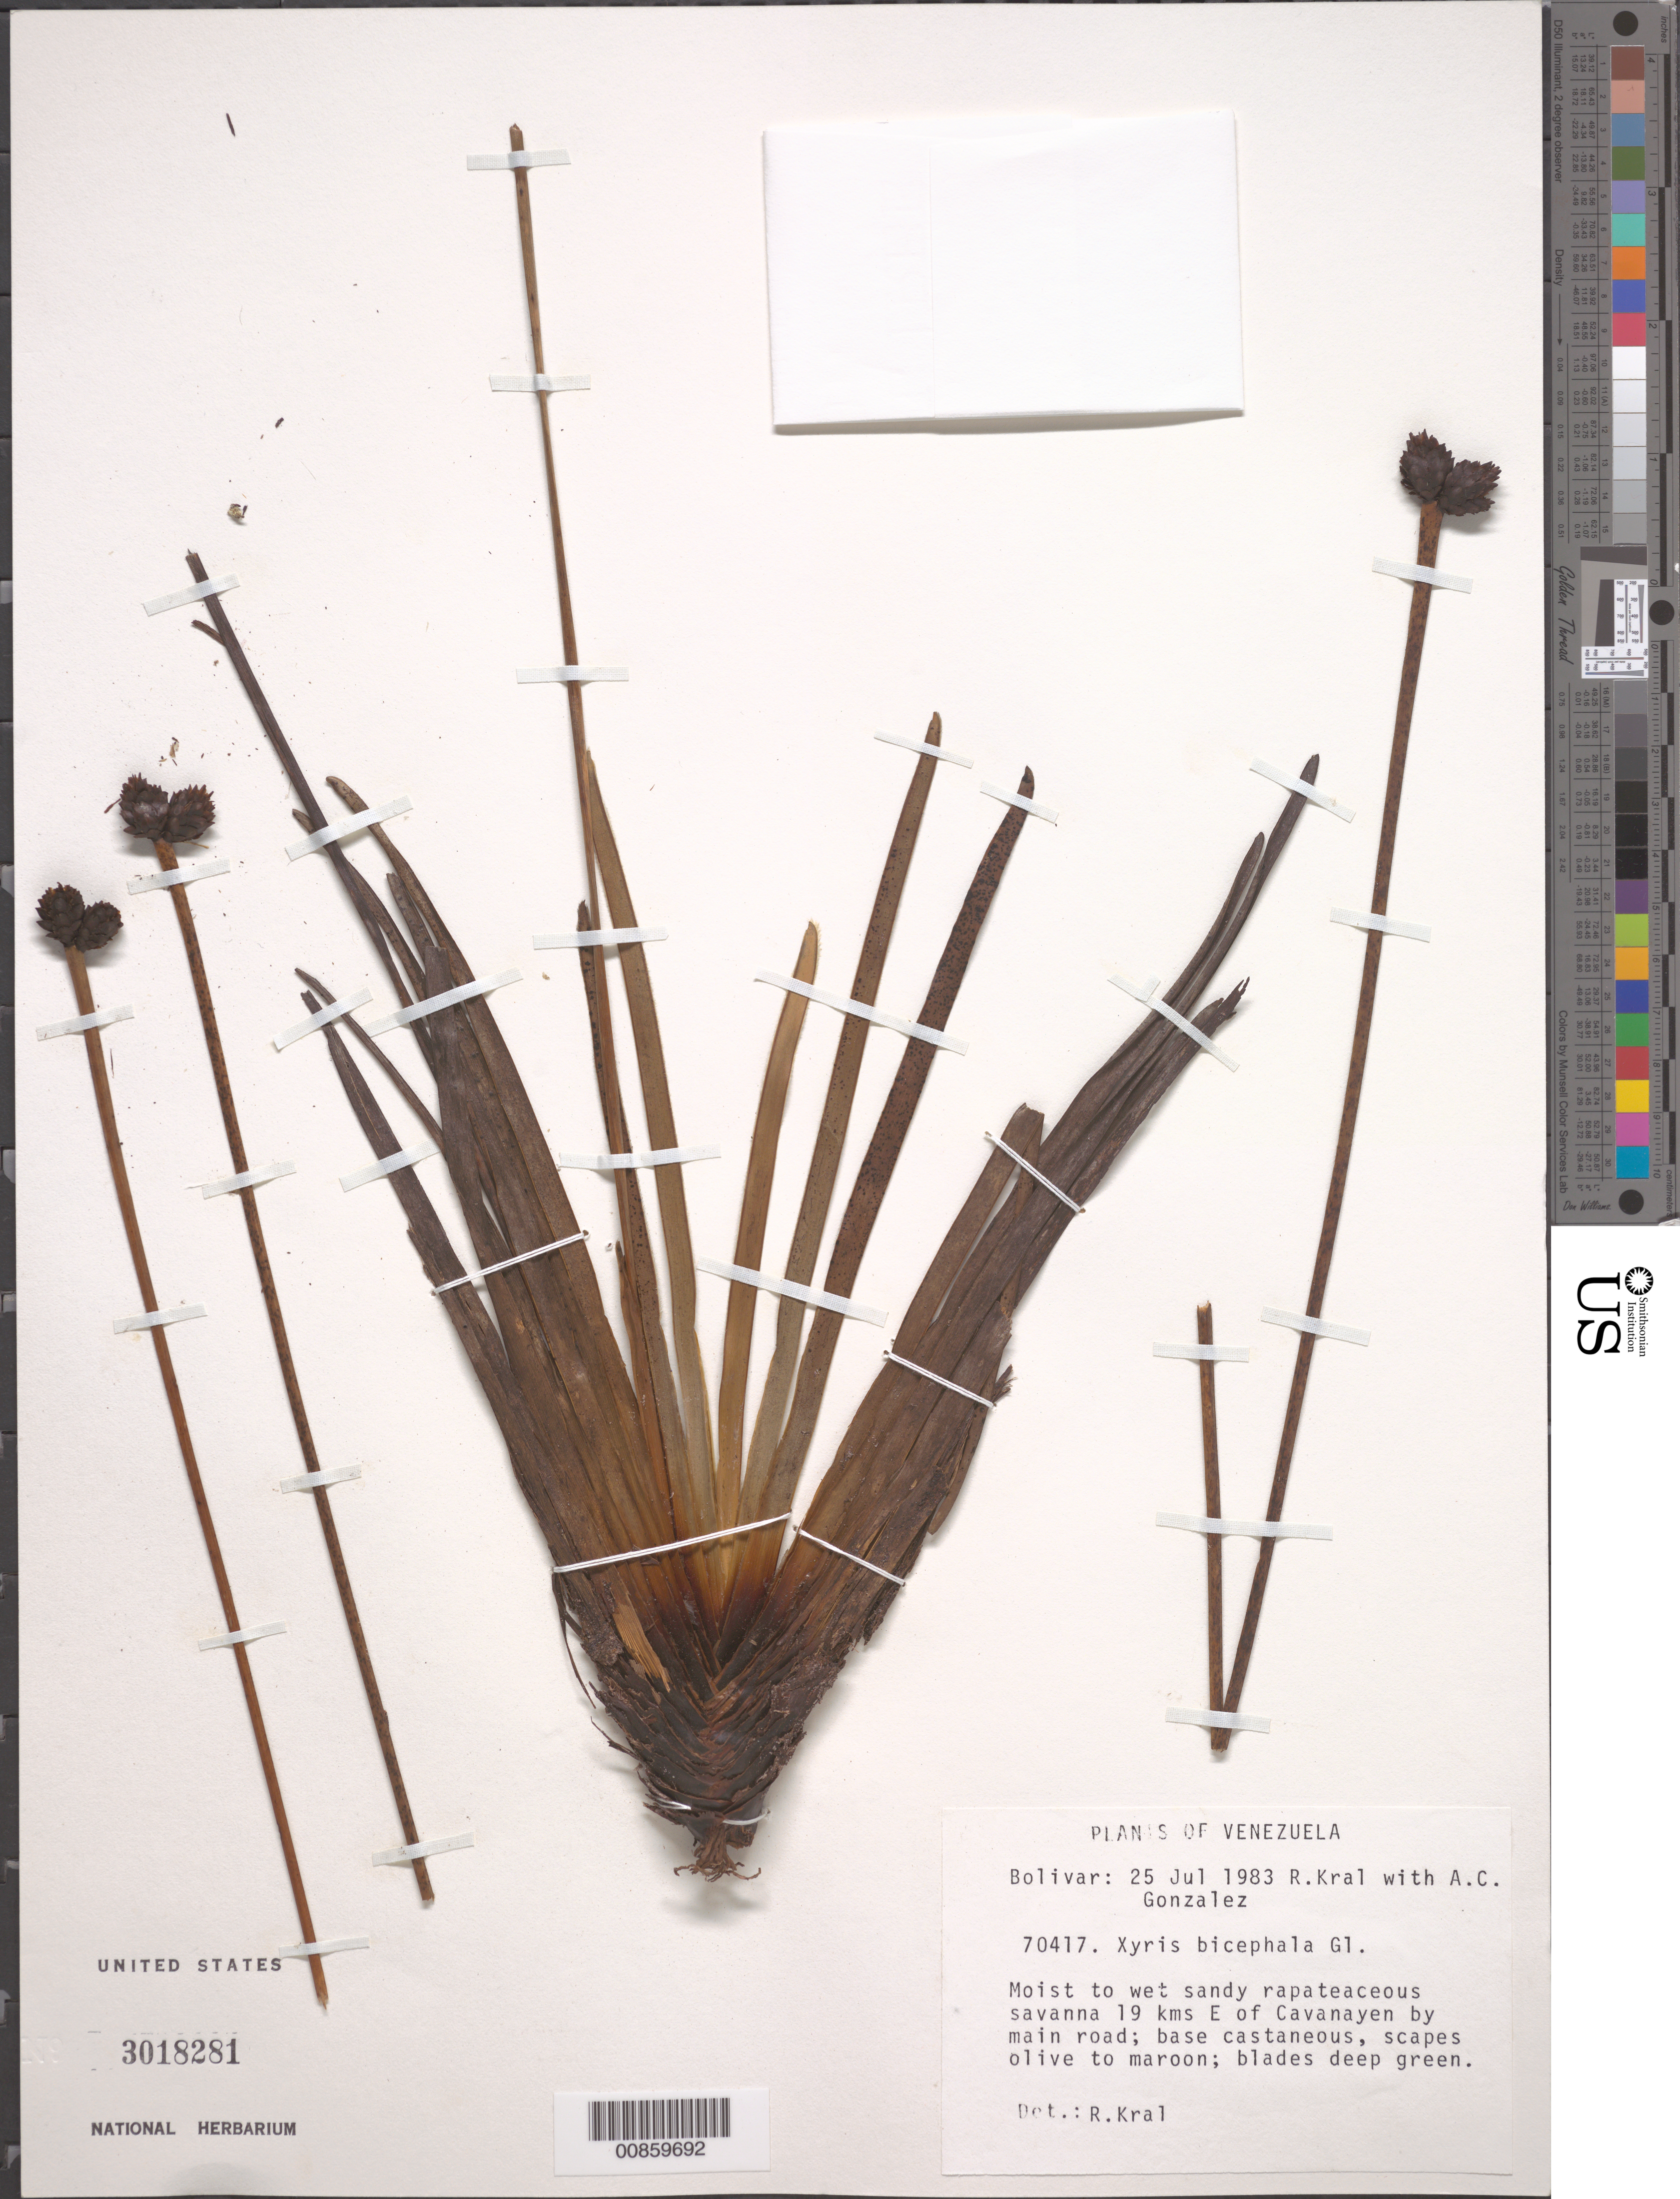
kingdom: Plantae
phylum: Tracheophyta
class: Liliopsida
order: Poales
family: Xyridaceae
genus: Xyris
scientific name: Xyris bicephala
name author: Gleason in Gleason & Killip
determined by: Kral, Robert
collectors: R. Kral & A. C. González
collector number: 70417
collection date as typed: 25-Jul-83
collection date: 1983-07-25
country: Venezuela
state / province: Bolívar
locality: Gran Sabana, Kavanayén, 19 km E by main road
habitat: Moist to wet sandy rapateaceous savanna.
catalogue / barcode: US 3018281